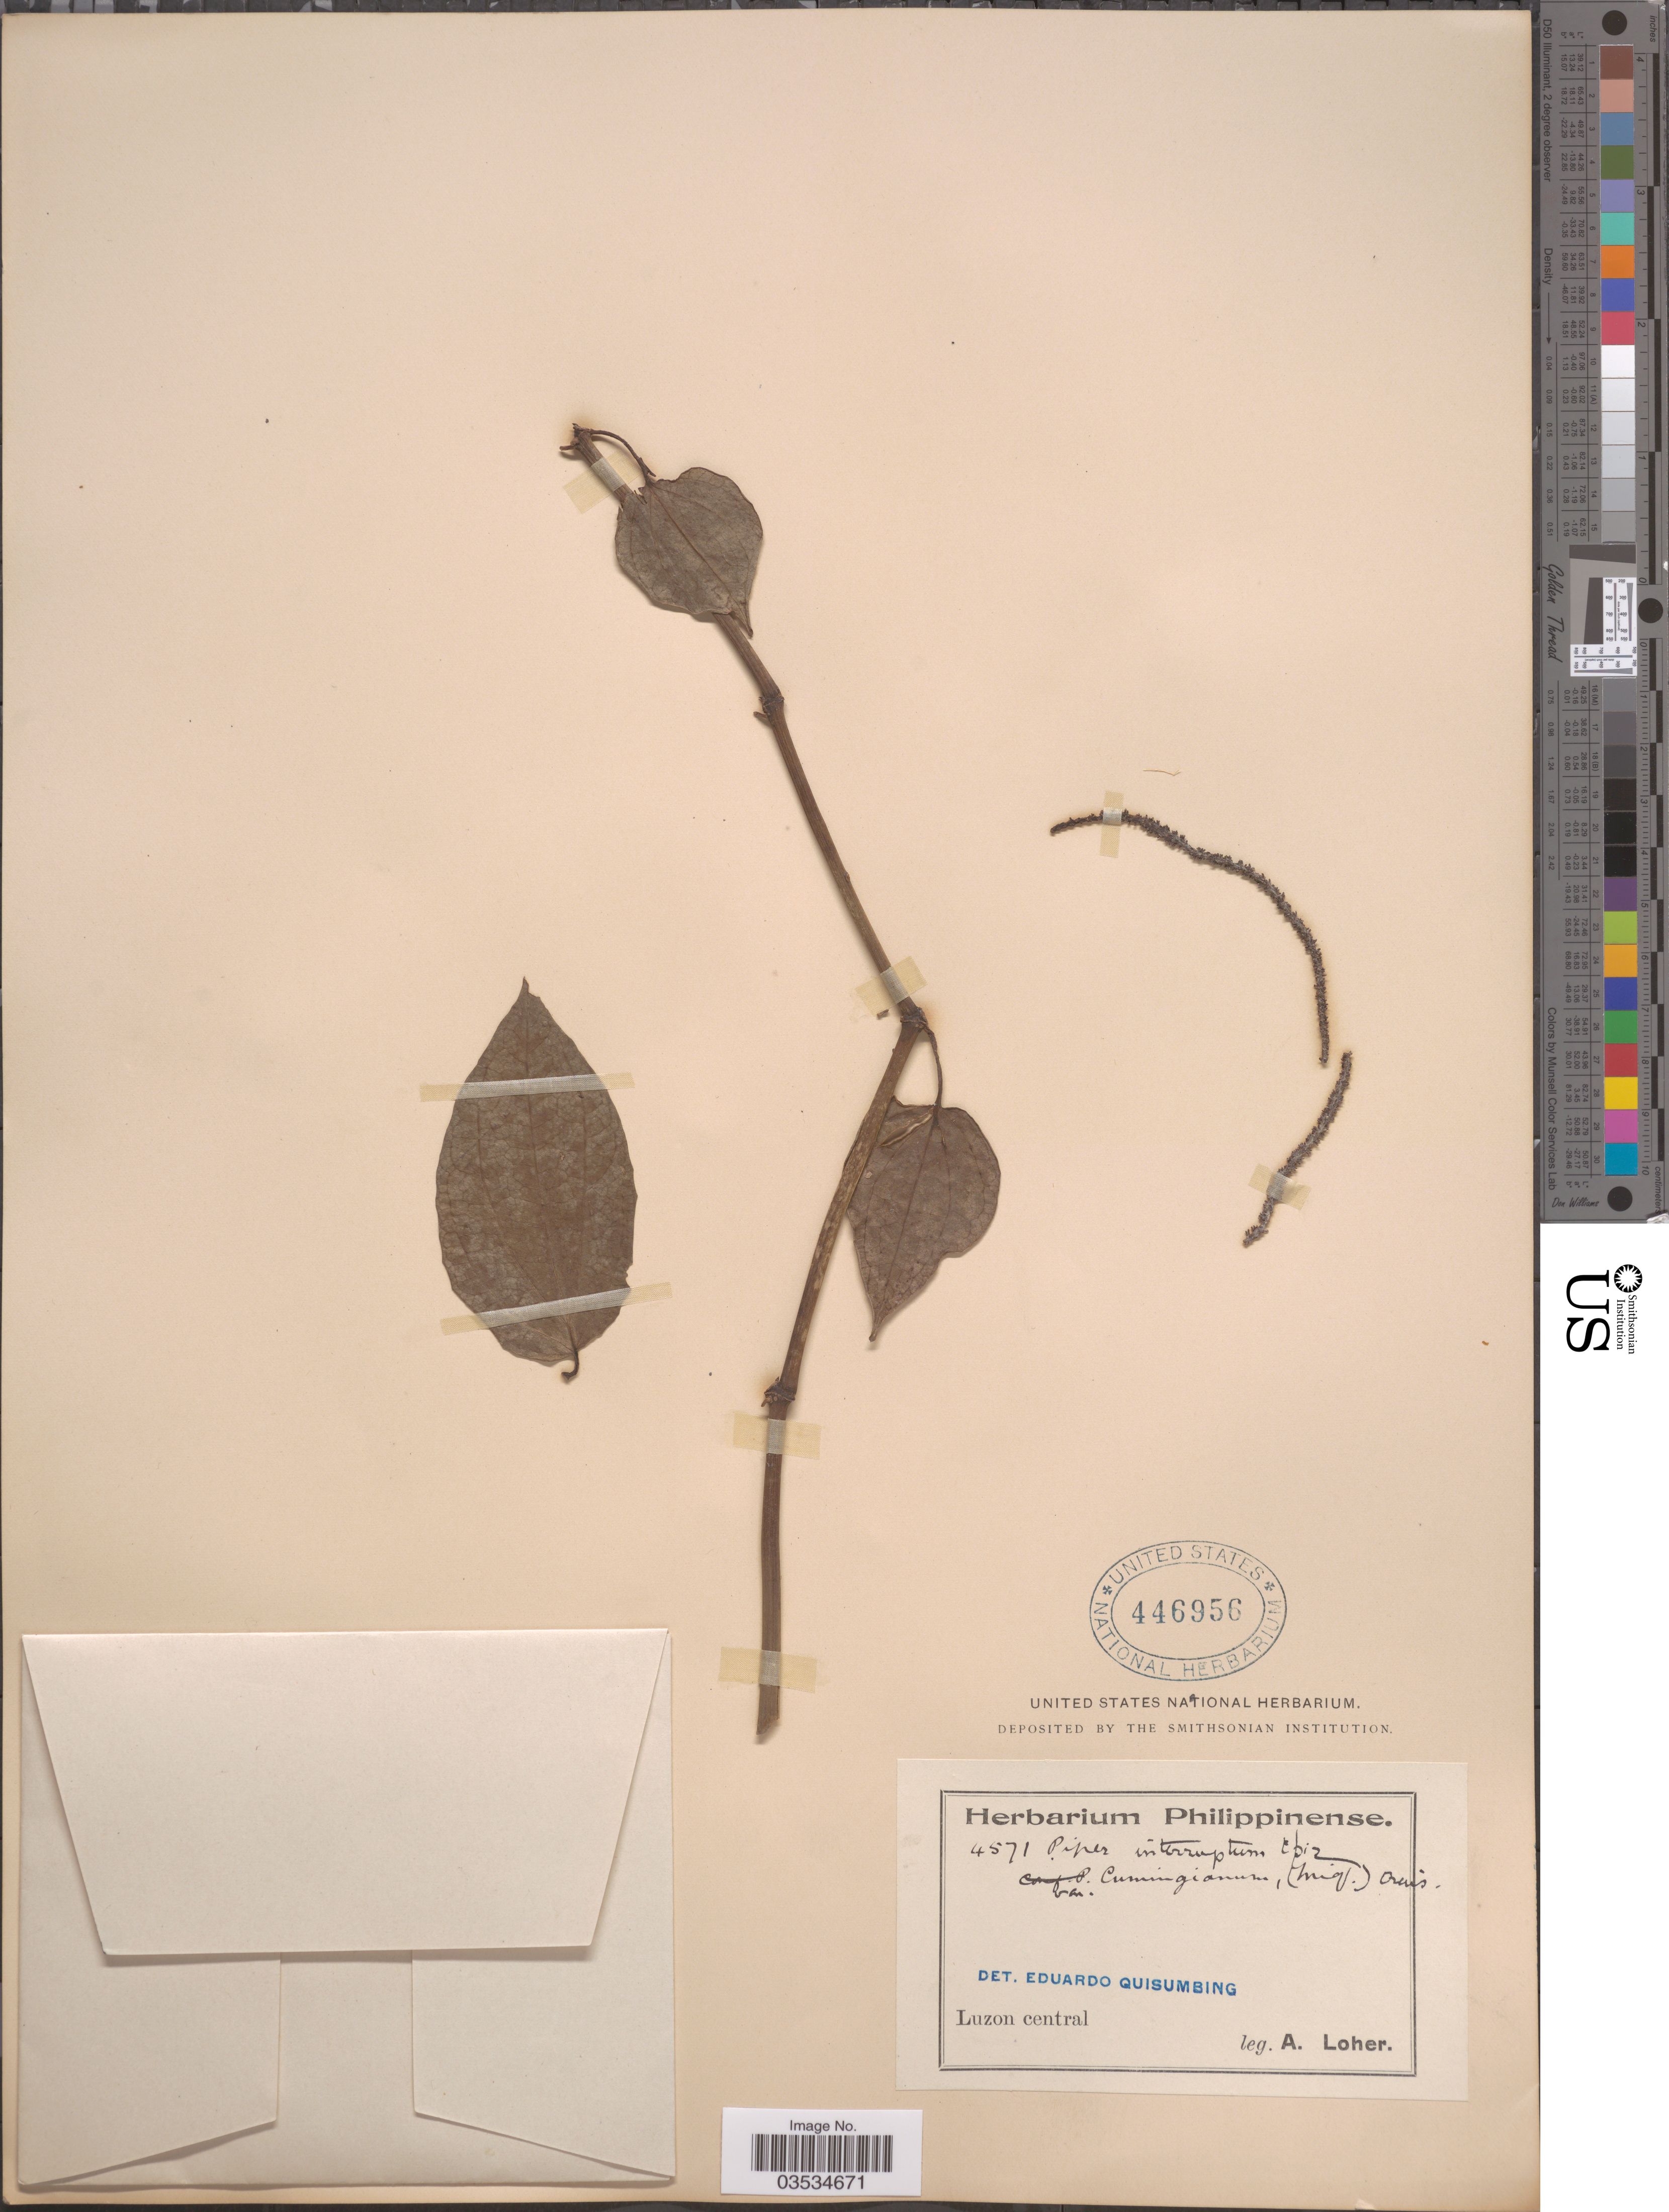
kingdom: Plantae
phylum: Tracheophyta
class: Magnoliopsida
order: Piperales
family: Piperaceae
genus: Piper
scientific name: Piper interruptum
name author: Opiz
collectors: A. Loher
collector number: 4571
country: Philippines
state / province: Central Luzon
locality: Luzon central.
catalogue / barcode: US 446956